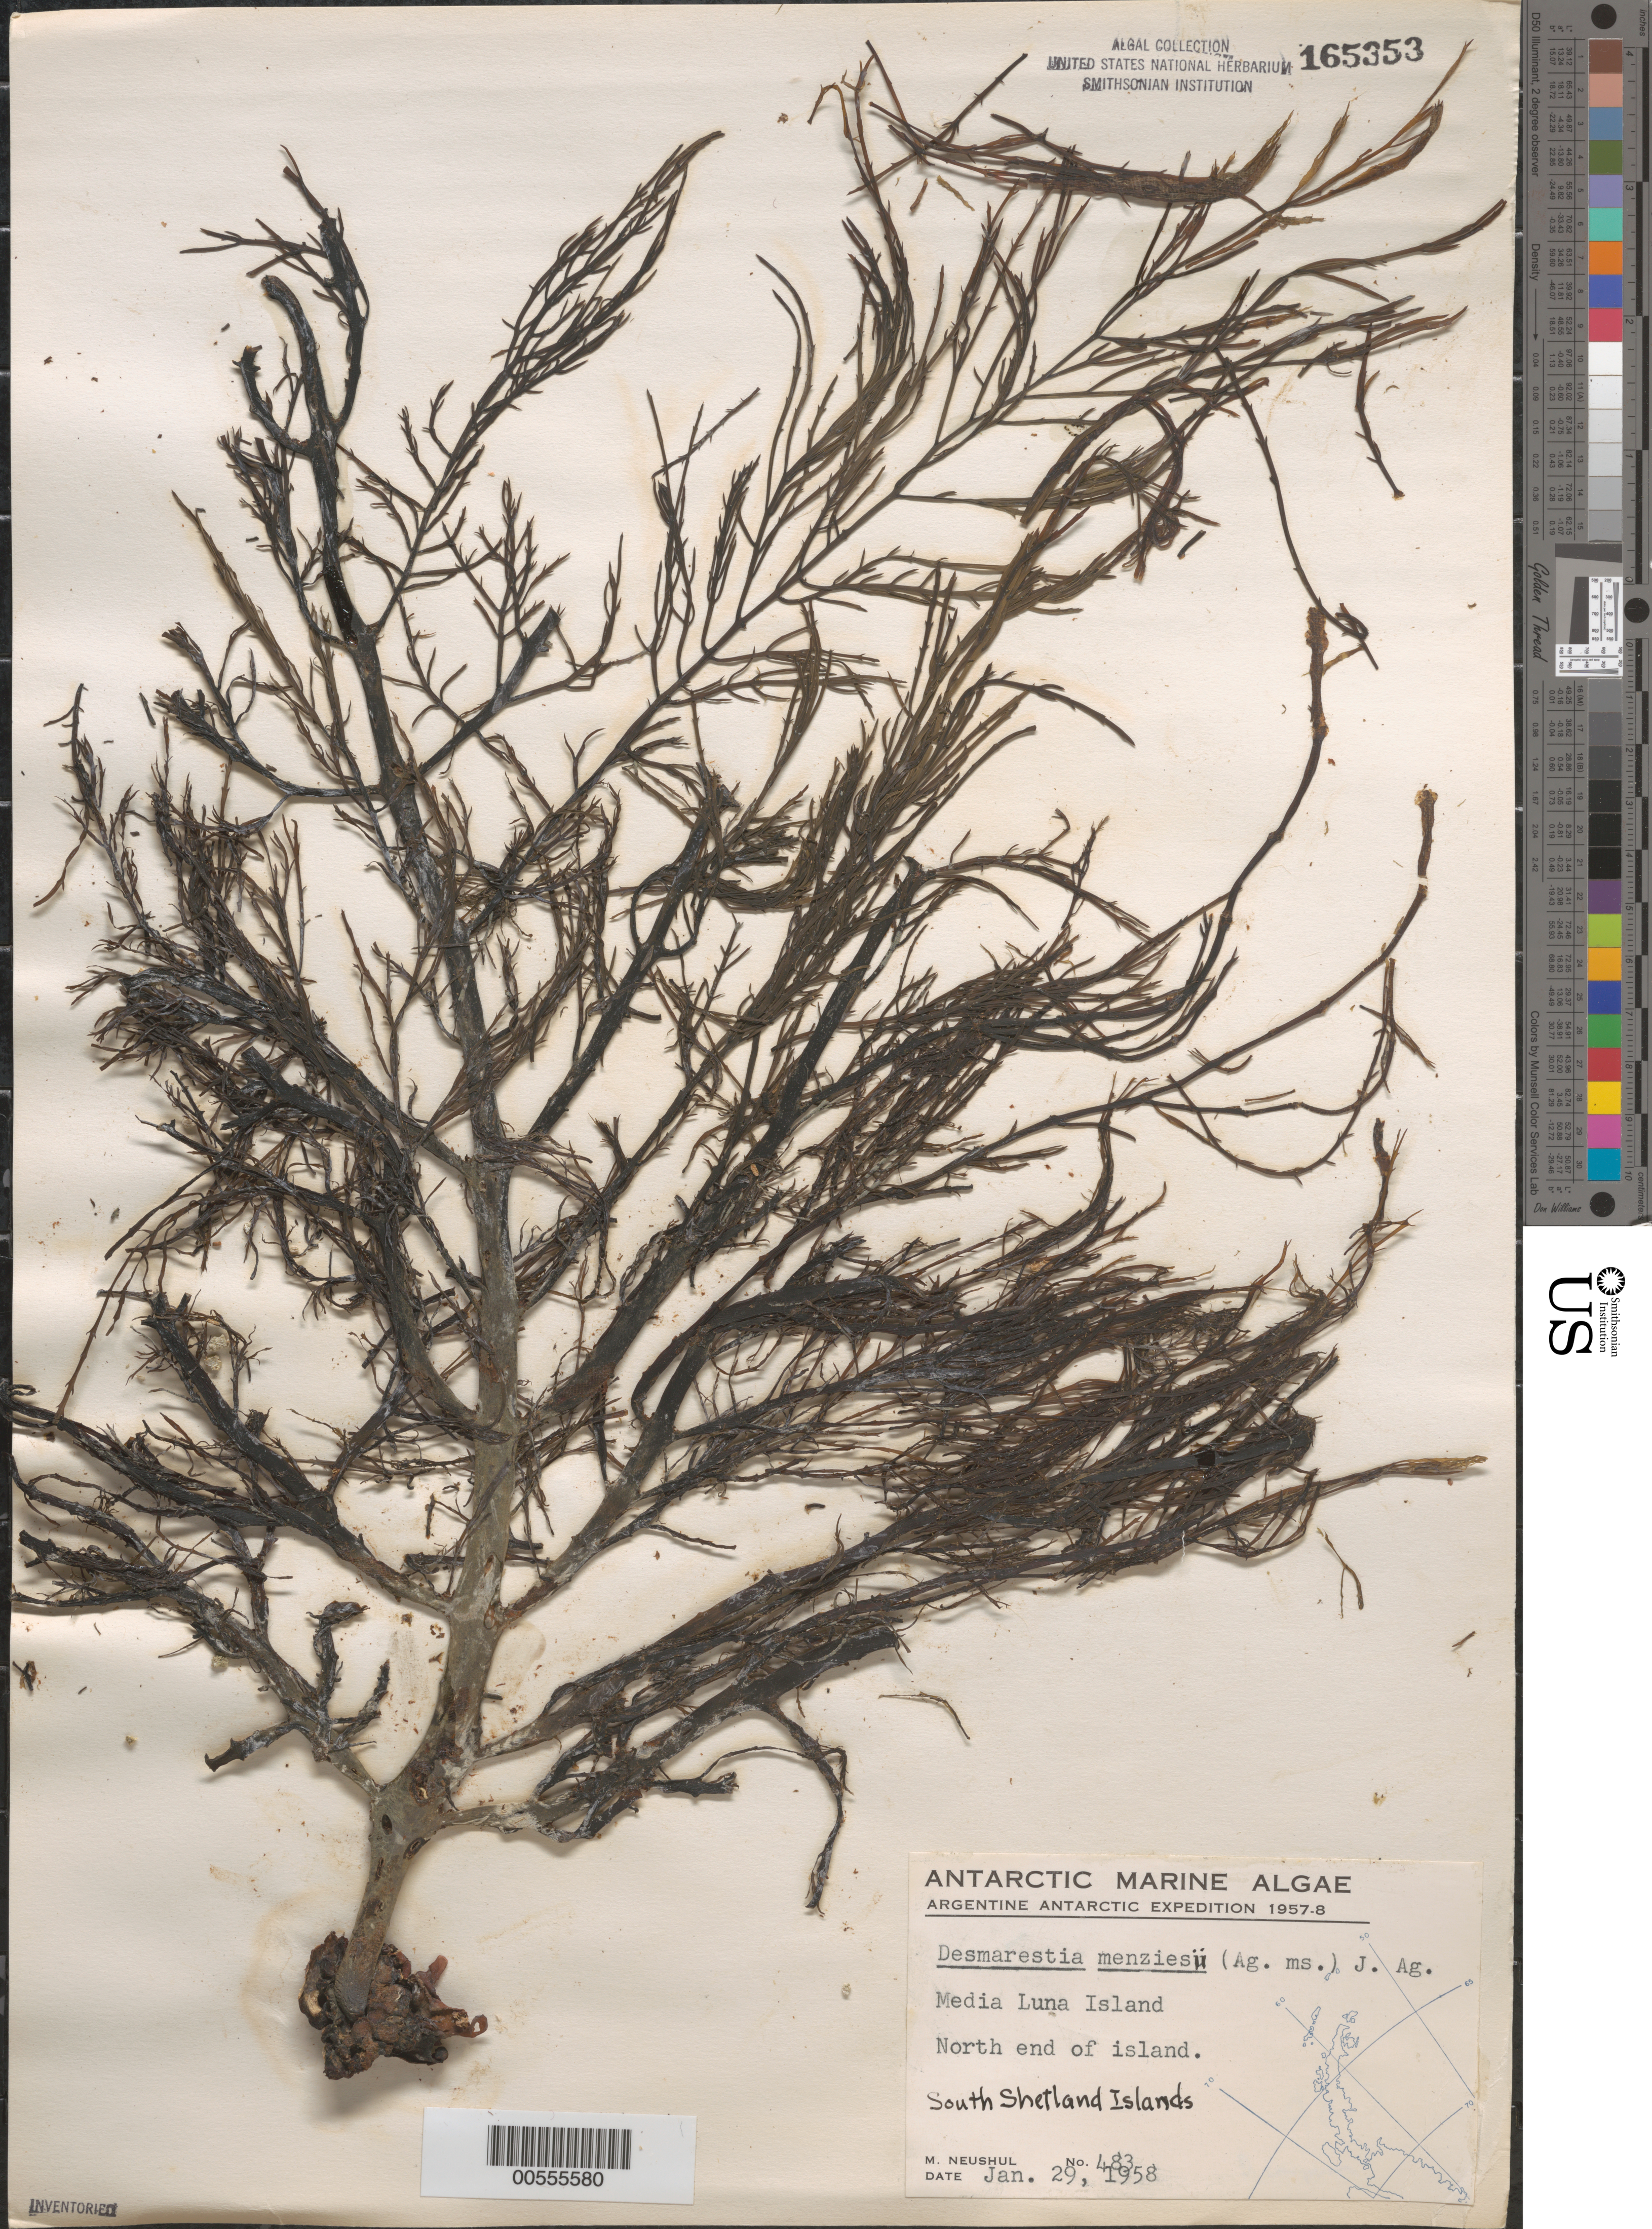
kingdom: Chromista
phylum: Ochrophyta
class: Phaeophyceae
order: Desmarestiales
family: Desmarestiaceae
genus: Desmarestia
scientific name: Desmarestia menziesii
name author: J. Agardh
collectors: M. Neushul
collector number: Neushul 483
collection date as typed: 29 Jan 1958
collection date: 1958-01-29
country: Antarctica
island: Half Moon Island (Media Luna Island)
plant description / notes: Argentine Antarctic Expedition, 1957-1958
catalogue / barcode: US 165353